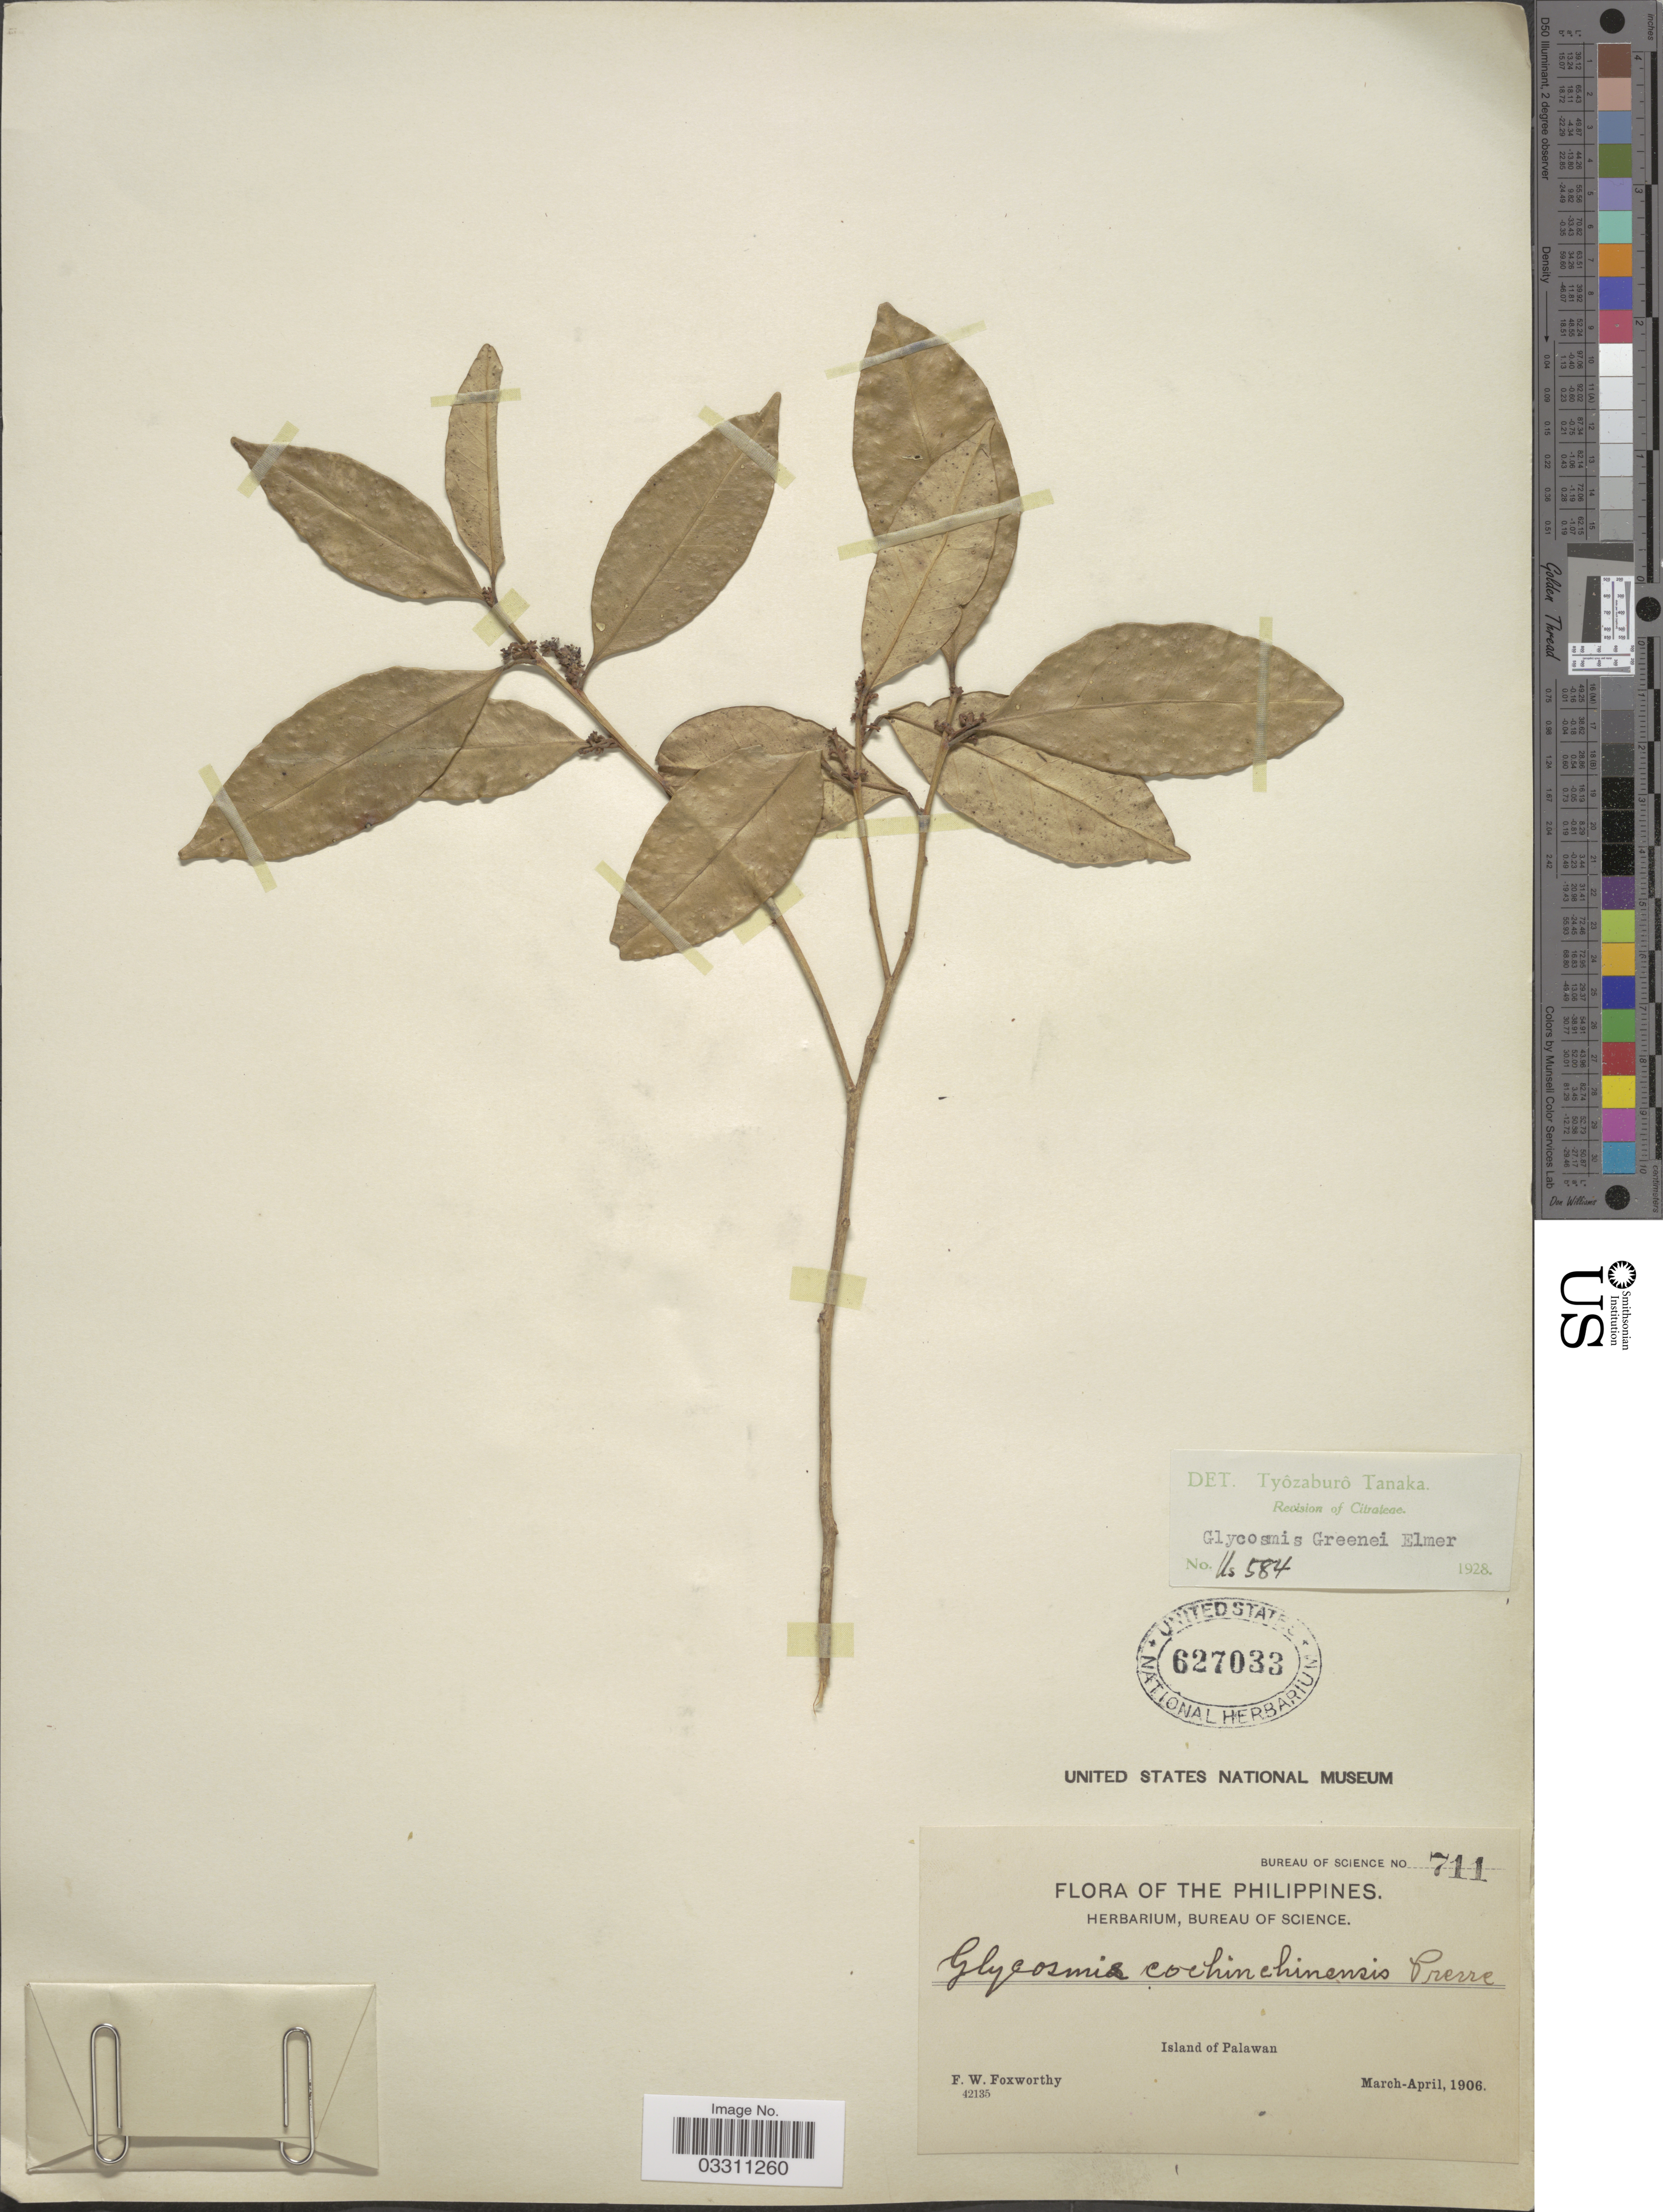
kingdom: Plantae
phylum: Tracheophyta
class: Magnoliopsida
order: Sapindales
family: Rutaceae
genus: Glycosmis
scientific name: Glycosmis greenei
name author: Elmer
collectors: F. W. Foxworthy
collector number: Bureau of Science 711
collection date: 1906-03/1906-04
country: Philippines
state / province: Mimaropa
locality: Island of Palawan.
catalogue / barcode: US 627033